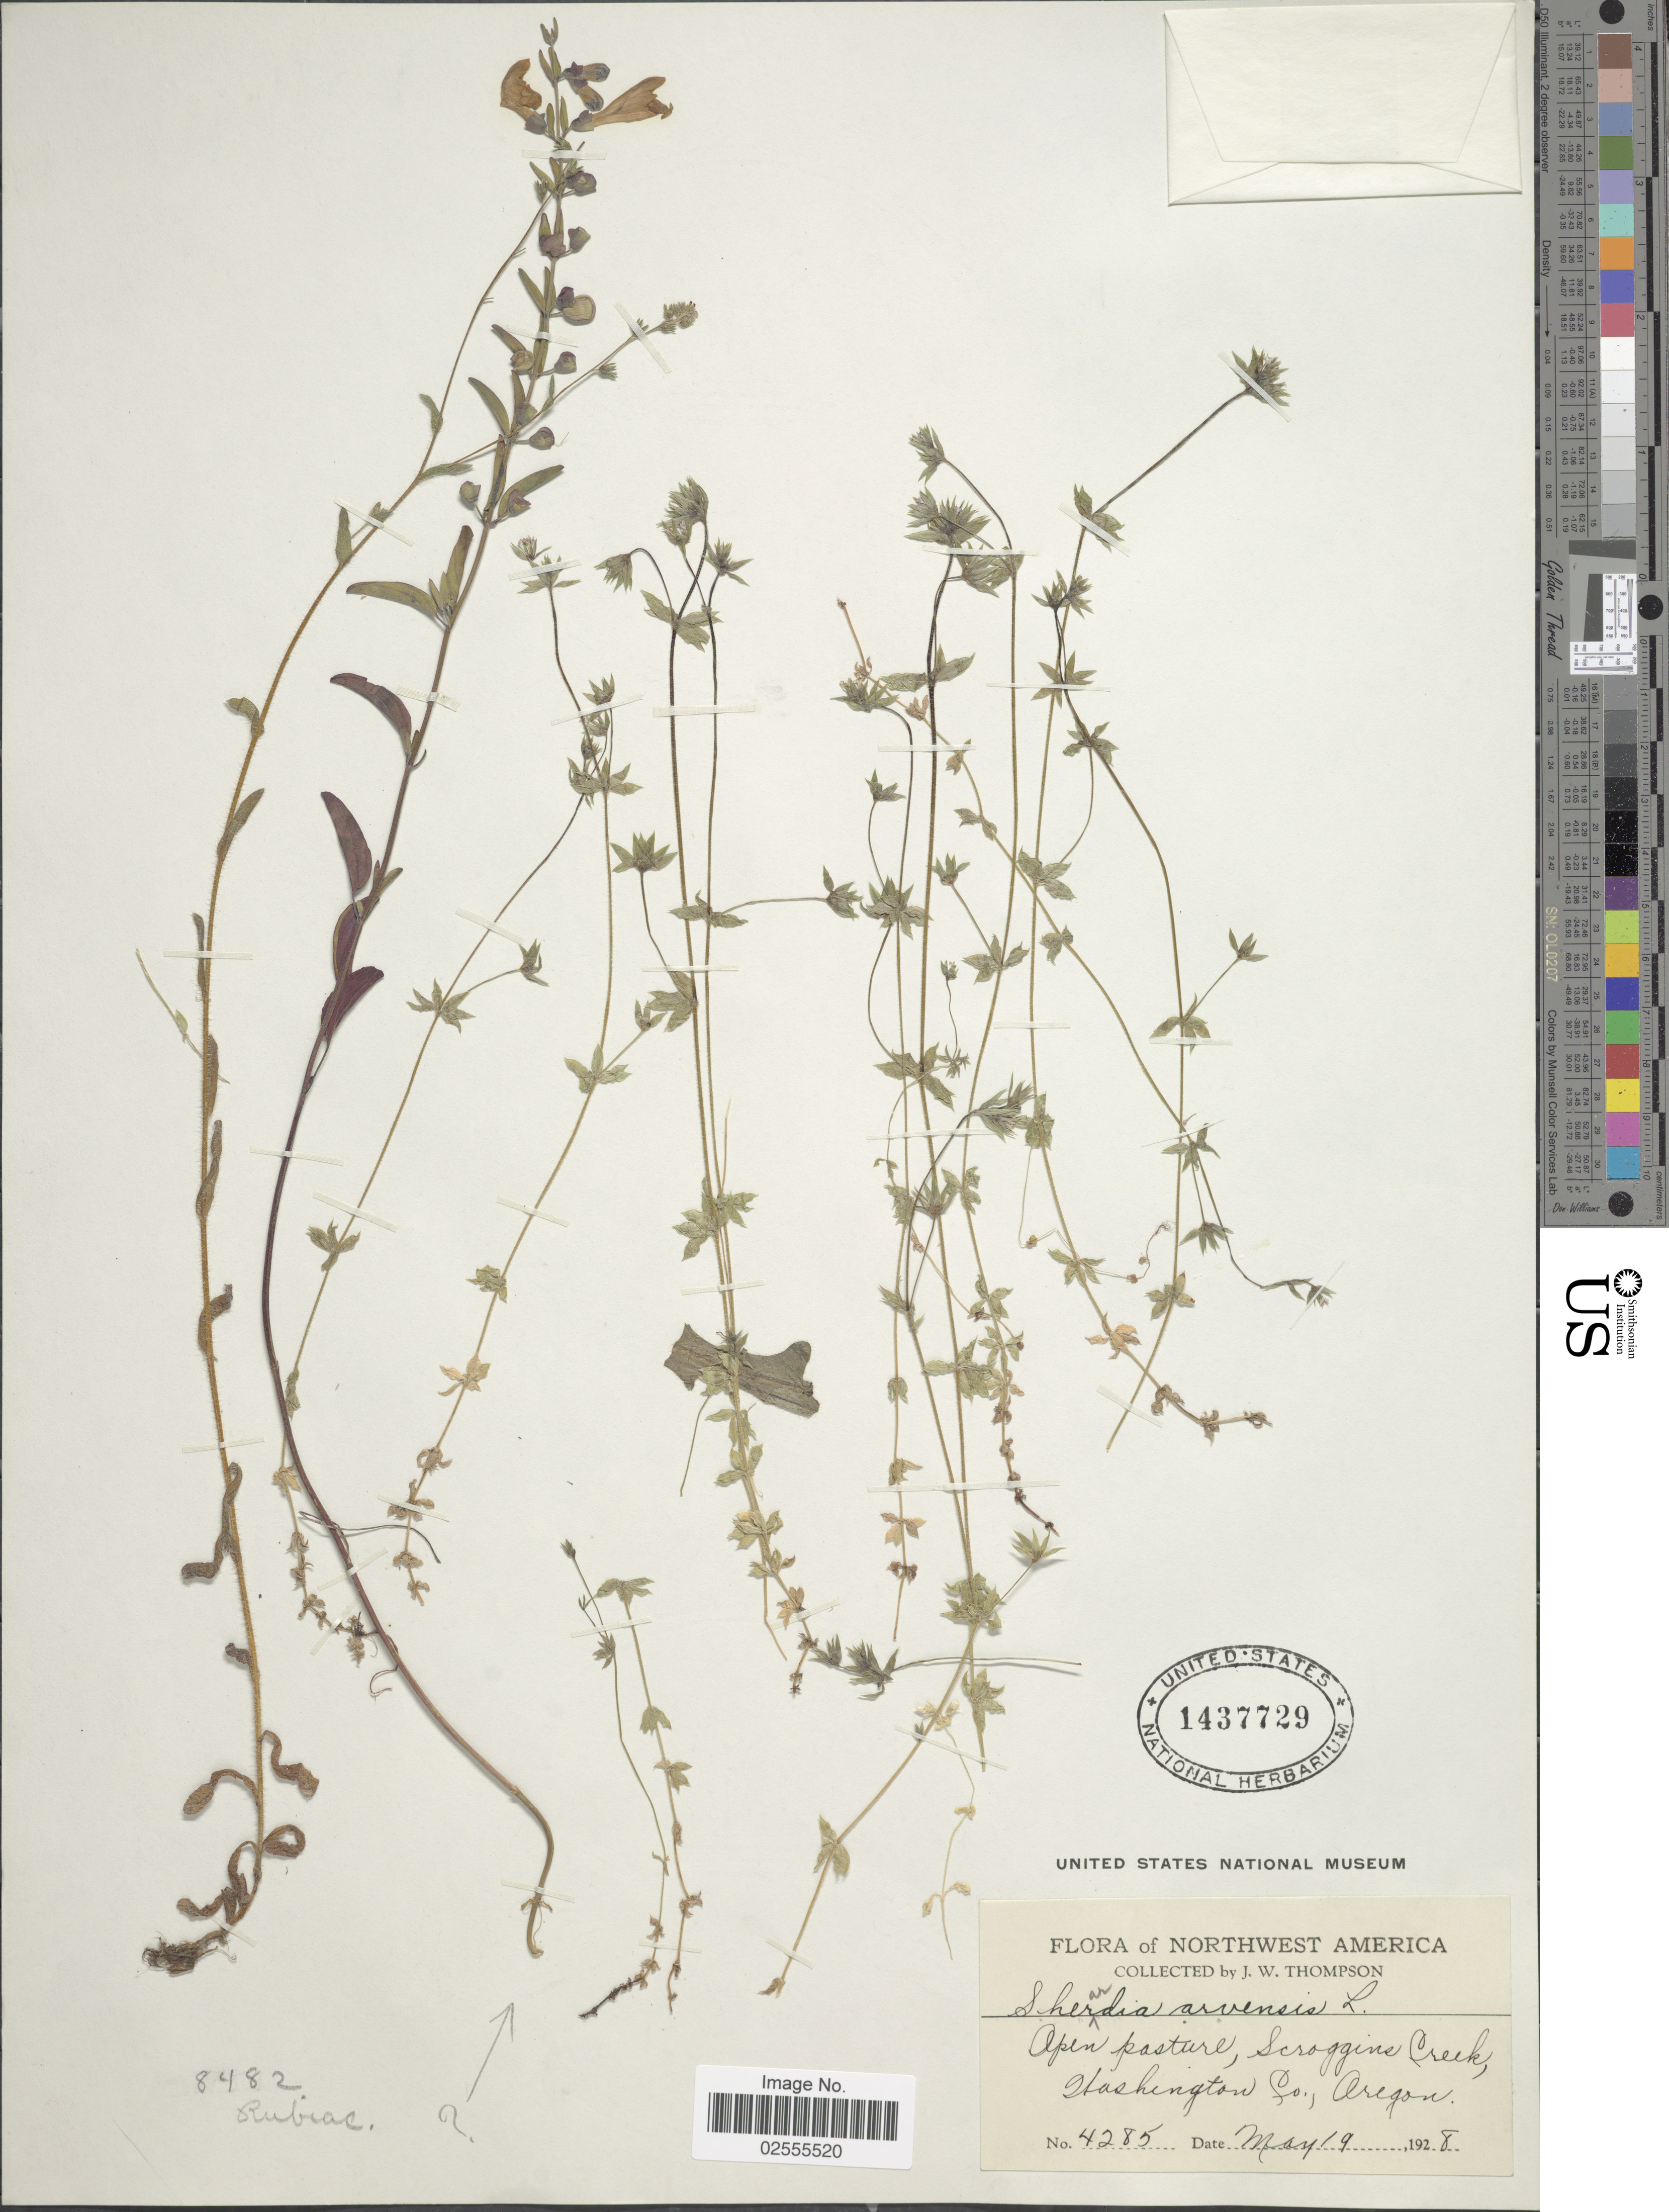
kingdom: Plantae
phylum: Tracheophyta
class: Magnoliopsida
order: Gentianales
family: Rubiaceae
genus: Sherardia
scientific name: Sherardia arvensis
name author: L.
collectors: J. W. Thompson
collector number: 4285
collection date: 1928-05-19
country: United States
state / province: Oregon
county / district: Washington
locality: Scroggins Creek, Washington Co.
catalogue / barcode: US 1437729